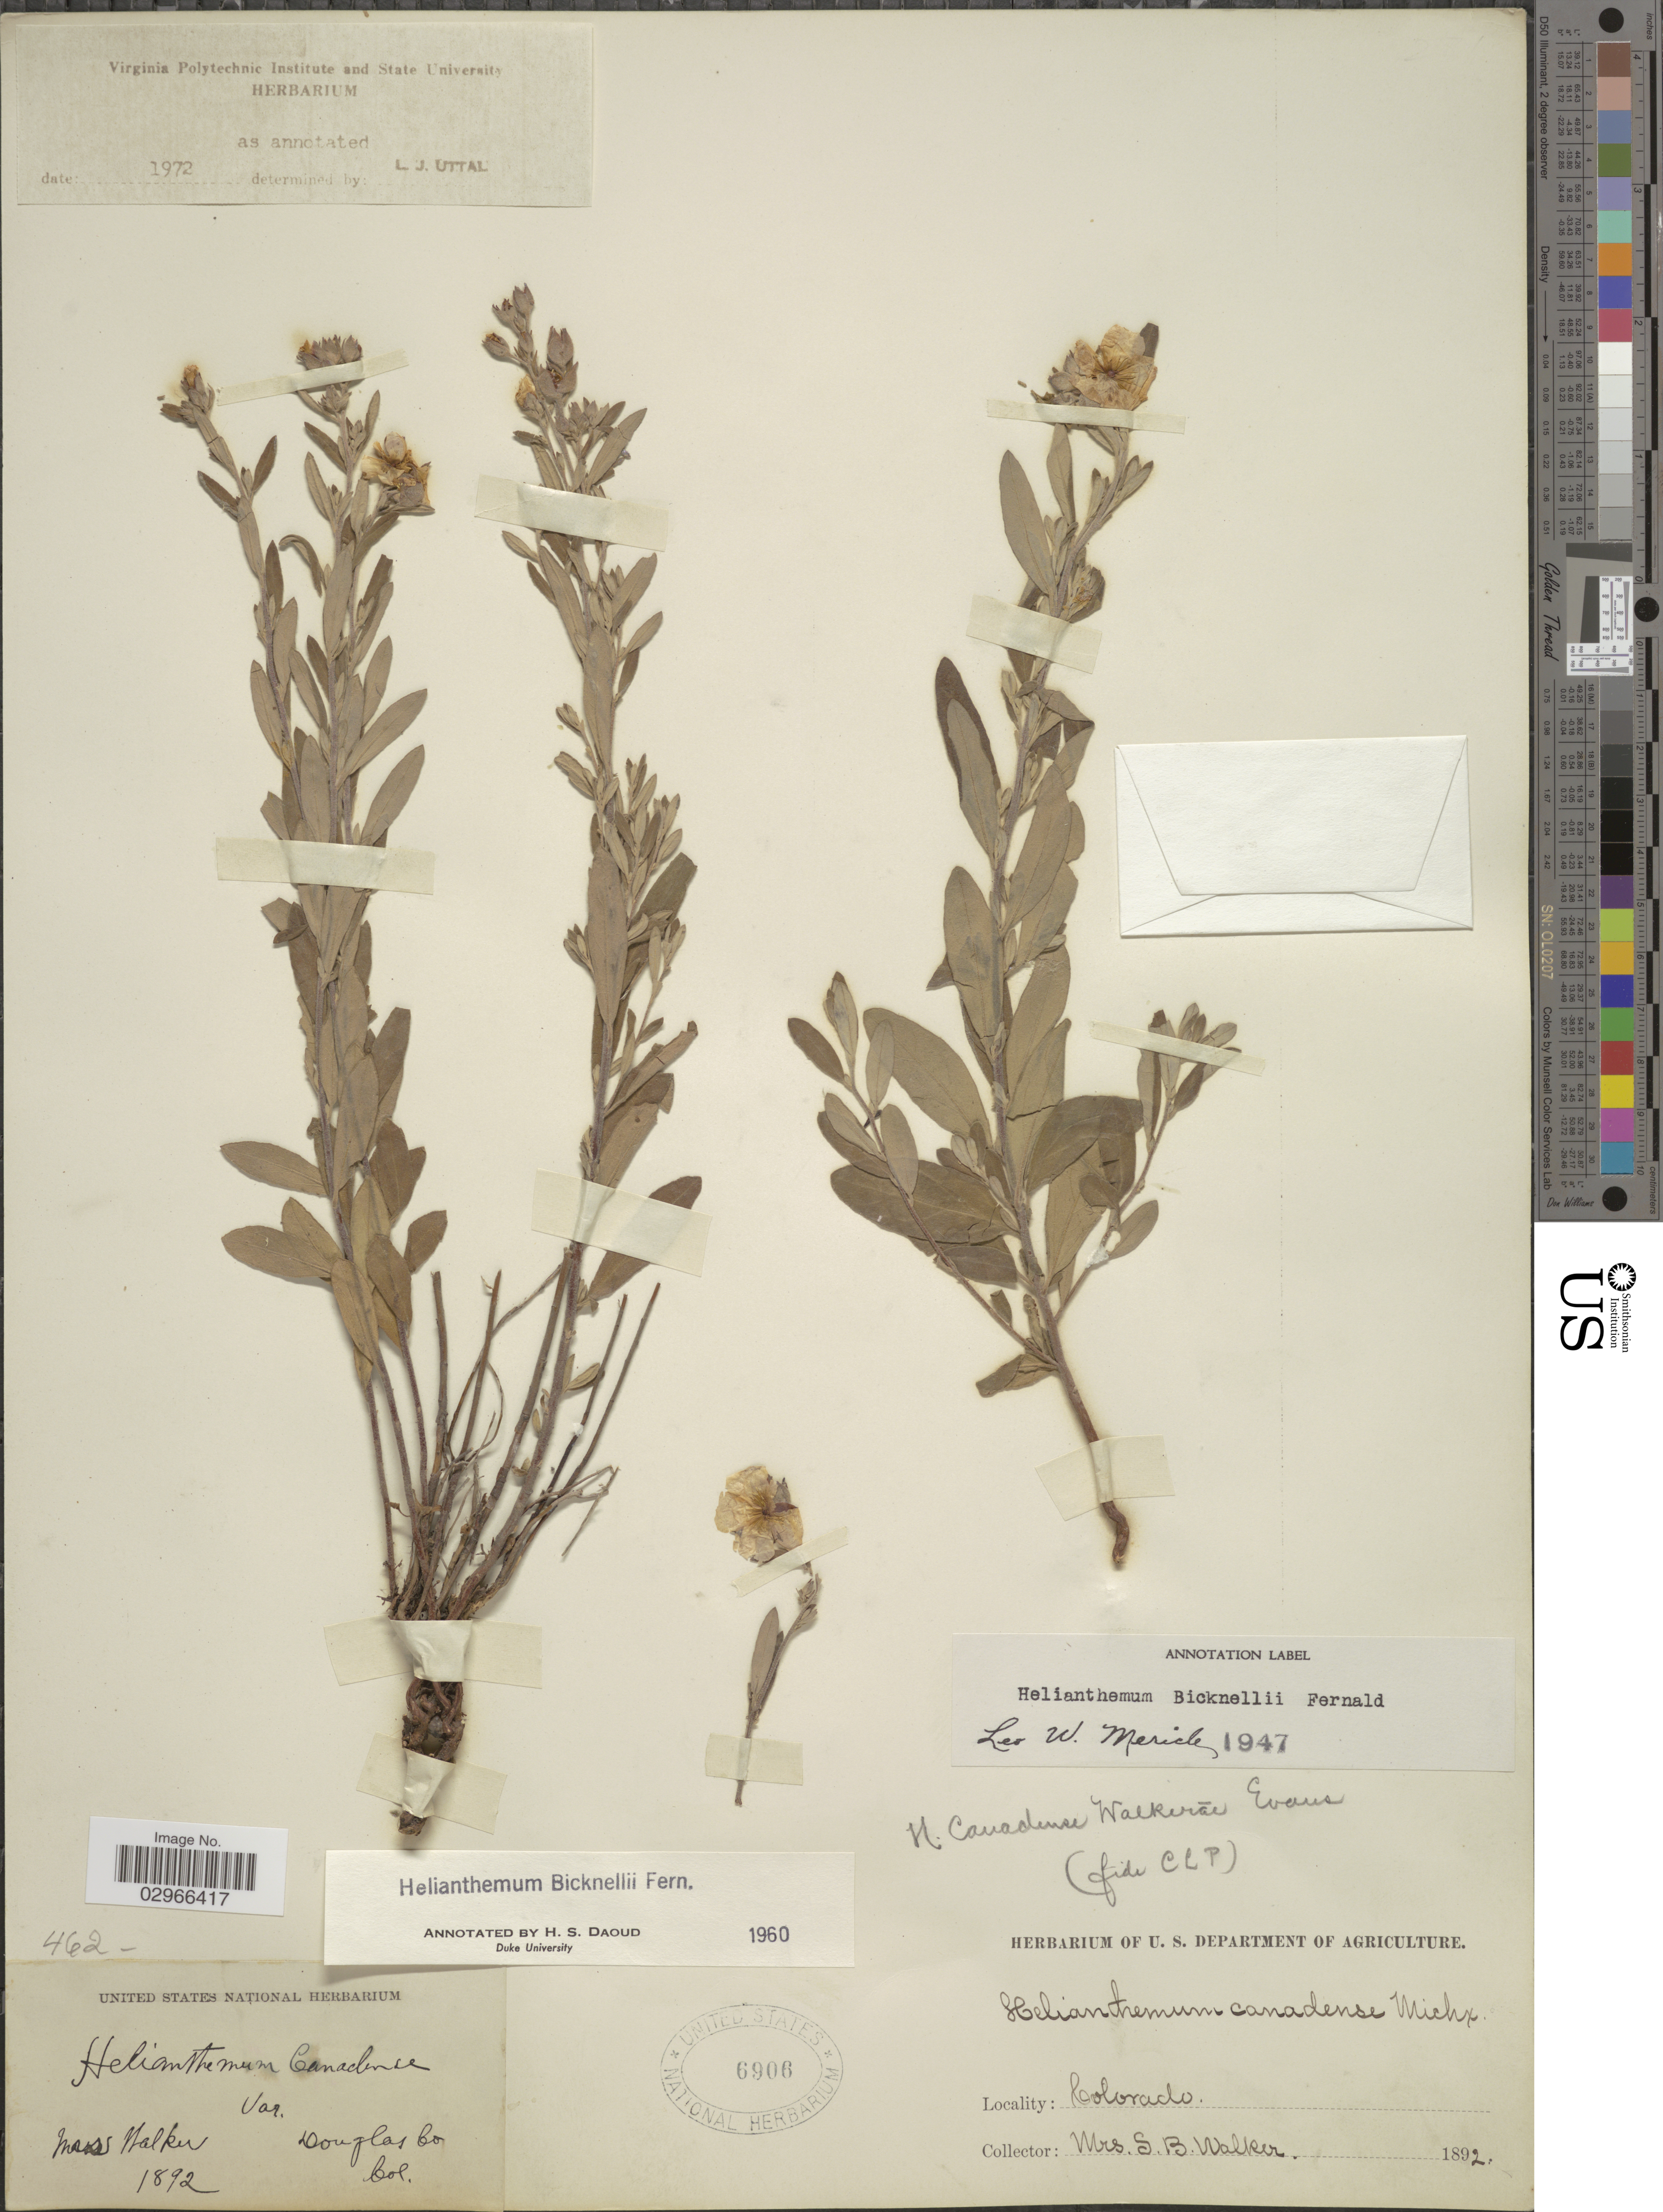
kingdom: Plantae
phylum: Tracheophyta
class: Magnoliopsida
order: Malvales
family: Cistaceae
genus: Helianthemum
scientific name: Helianthemum bicknellii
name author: Fernald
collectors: S. Walker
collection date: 1892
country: United States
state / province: Colorado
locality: Douglas Co., Col.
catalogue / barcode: US 6906